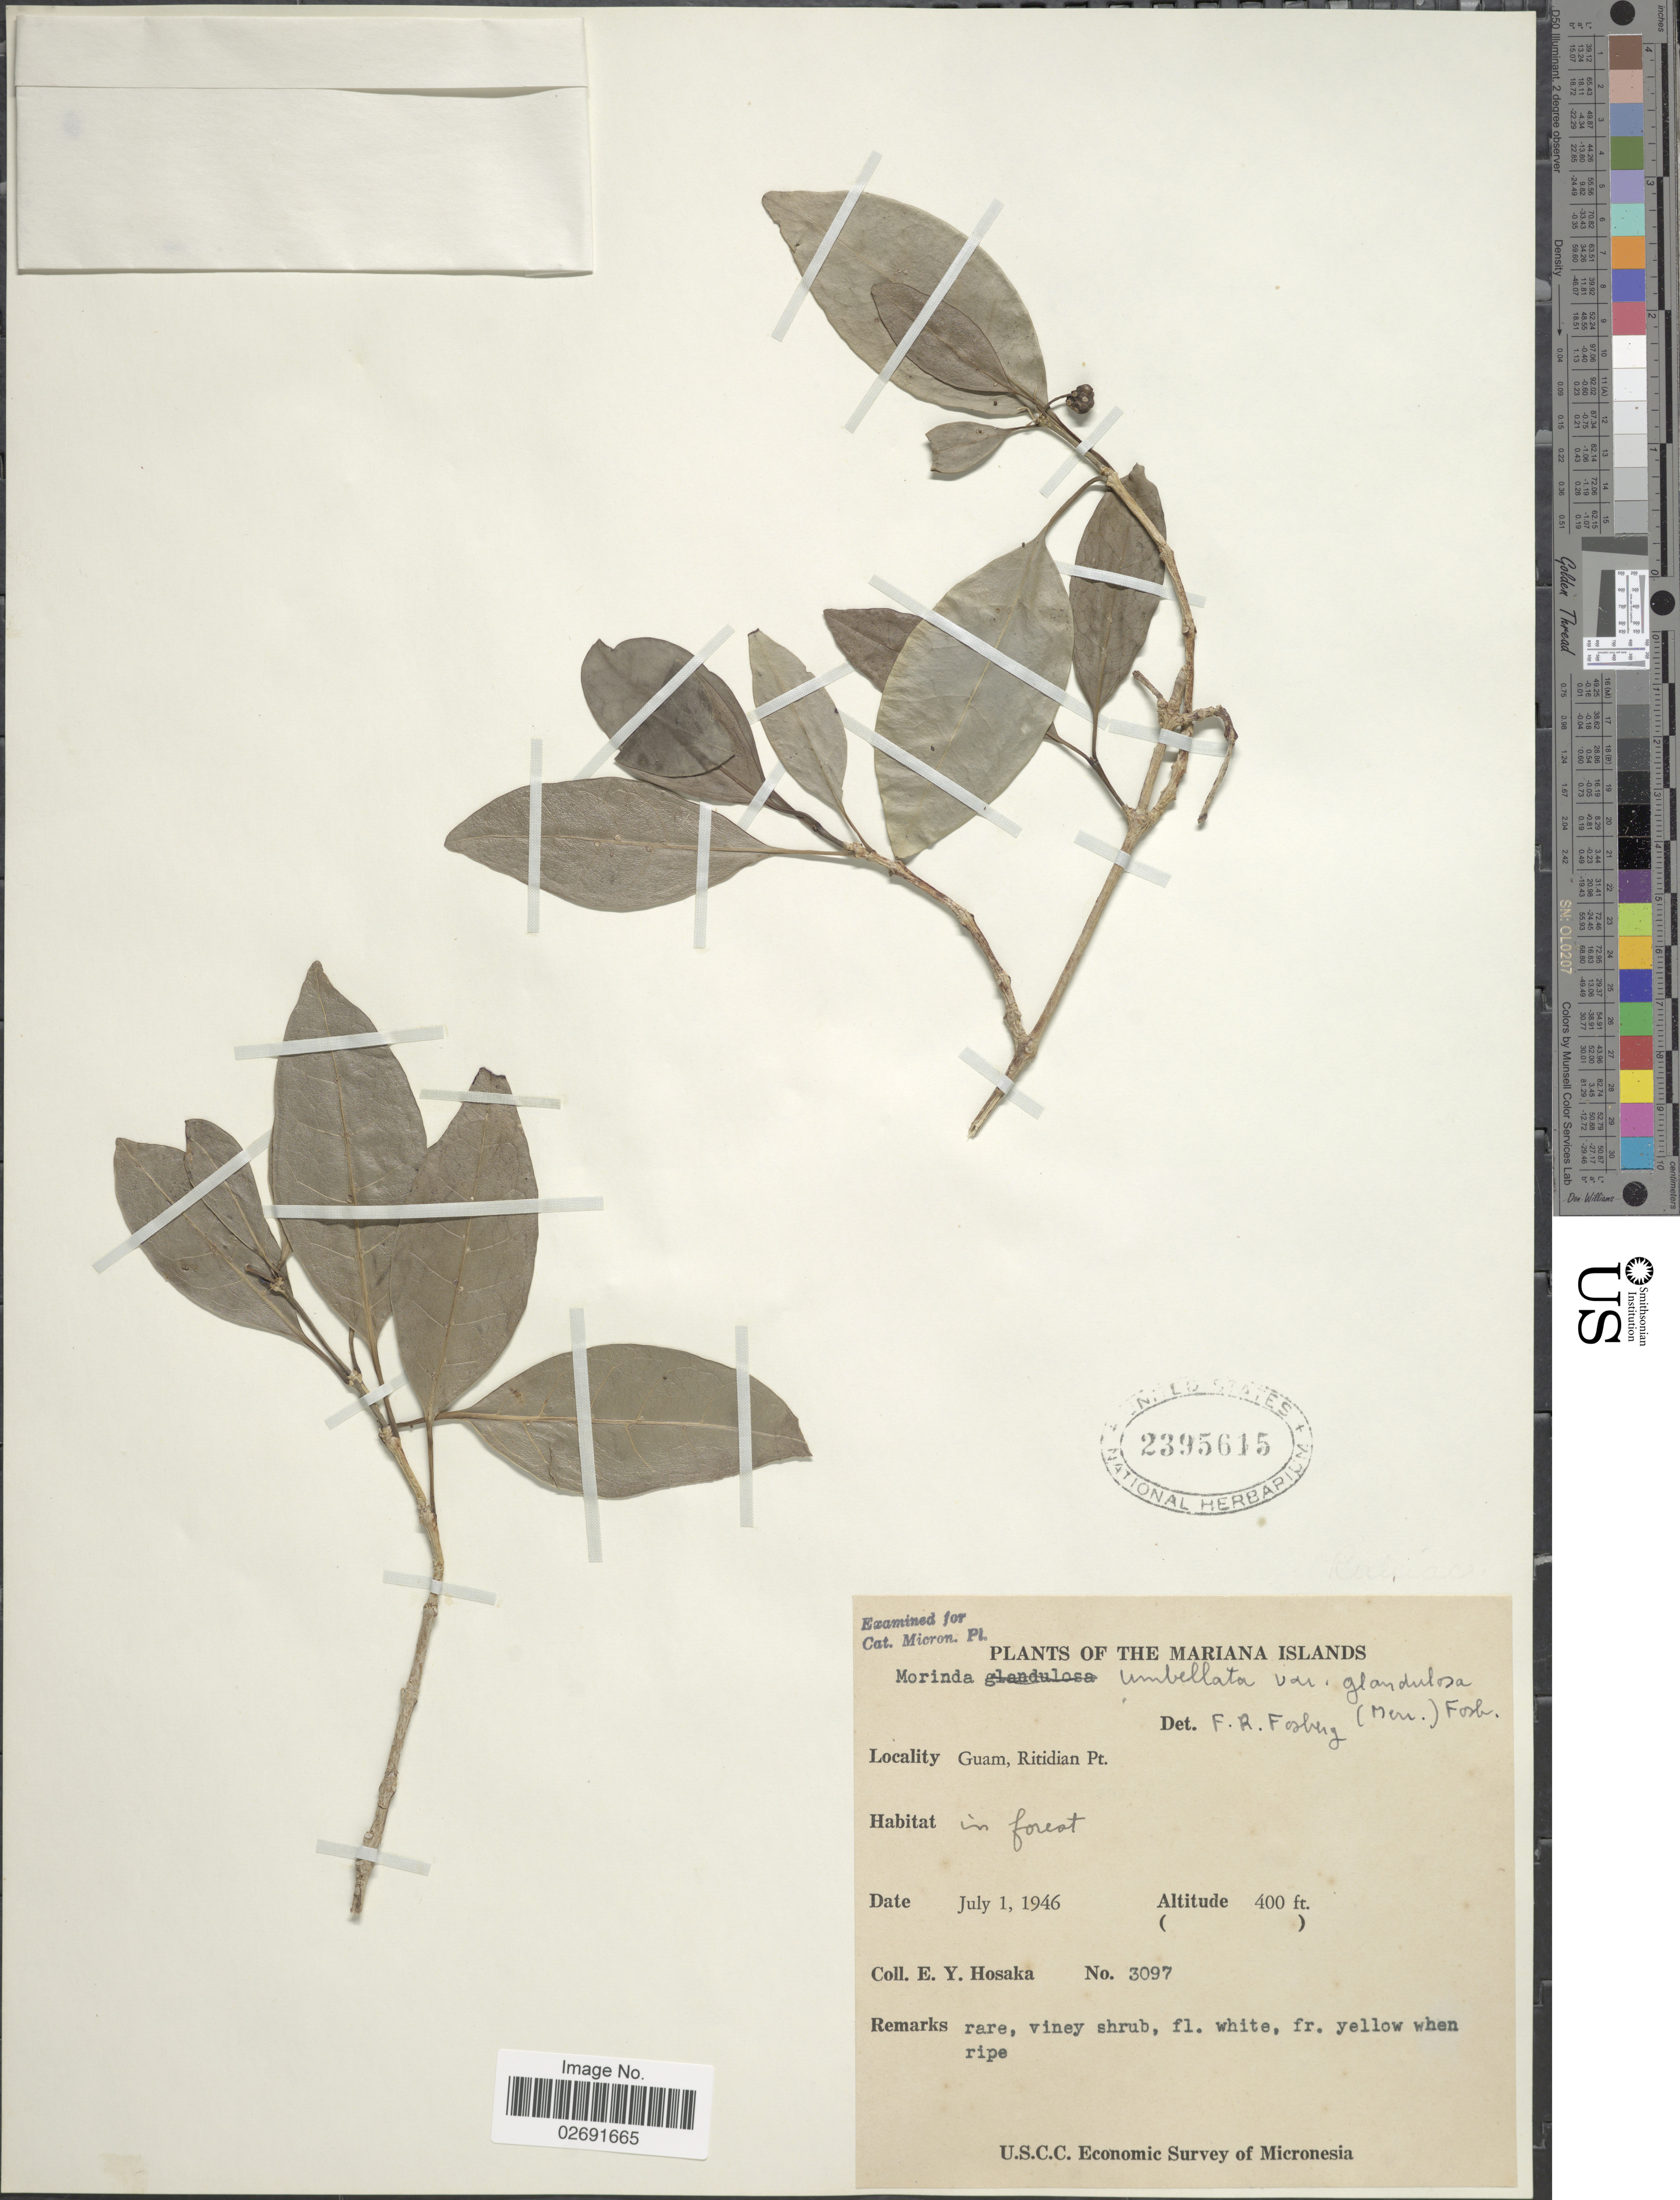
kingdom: Plantae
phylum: Tracheophyta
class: Magnoliopsida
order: Gentianales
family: Rubiaceae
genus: Gynochthodes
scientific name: Gynochthodes myrtifolia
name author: (A. Gray) Razafim. & B. Bremer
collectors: E. Y. Hosaka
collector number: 3097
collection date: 1946-07-01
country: Guam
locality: Mariana Islands. Ritidian Pt.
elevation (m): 122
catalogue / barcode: US 2395615